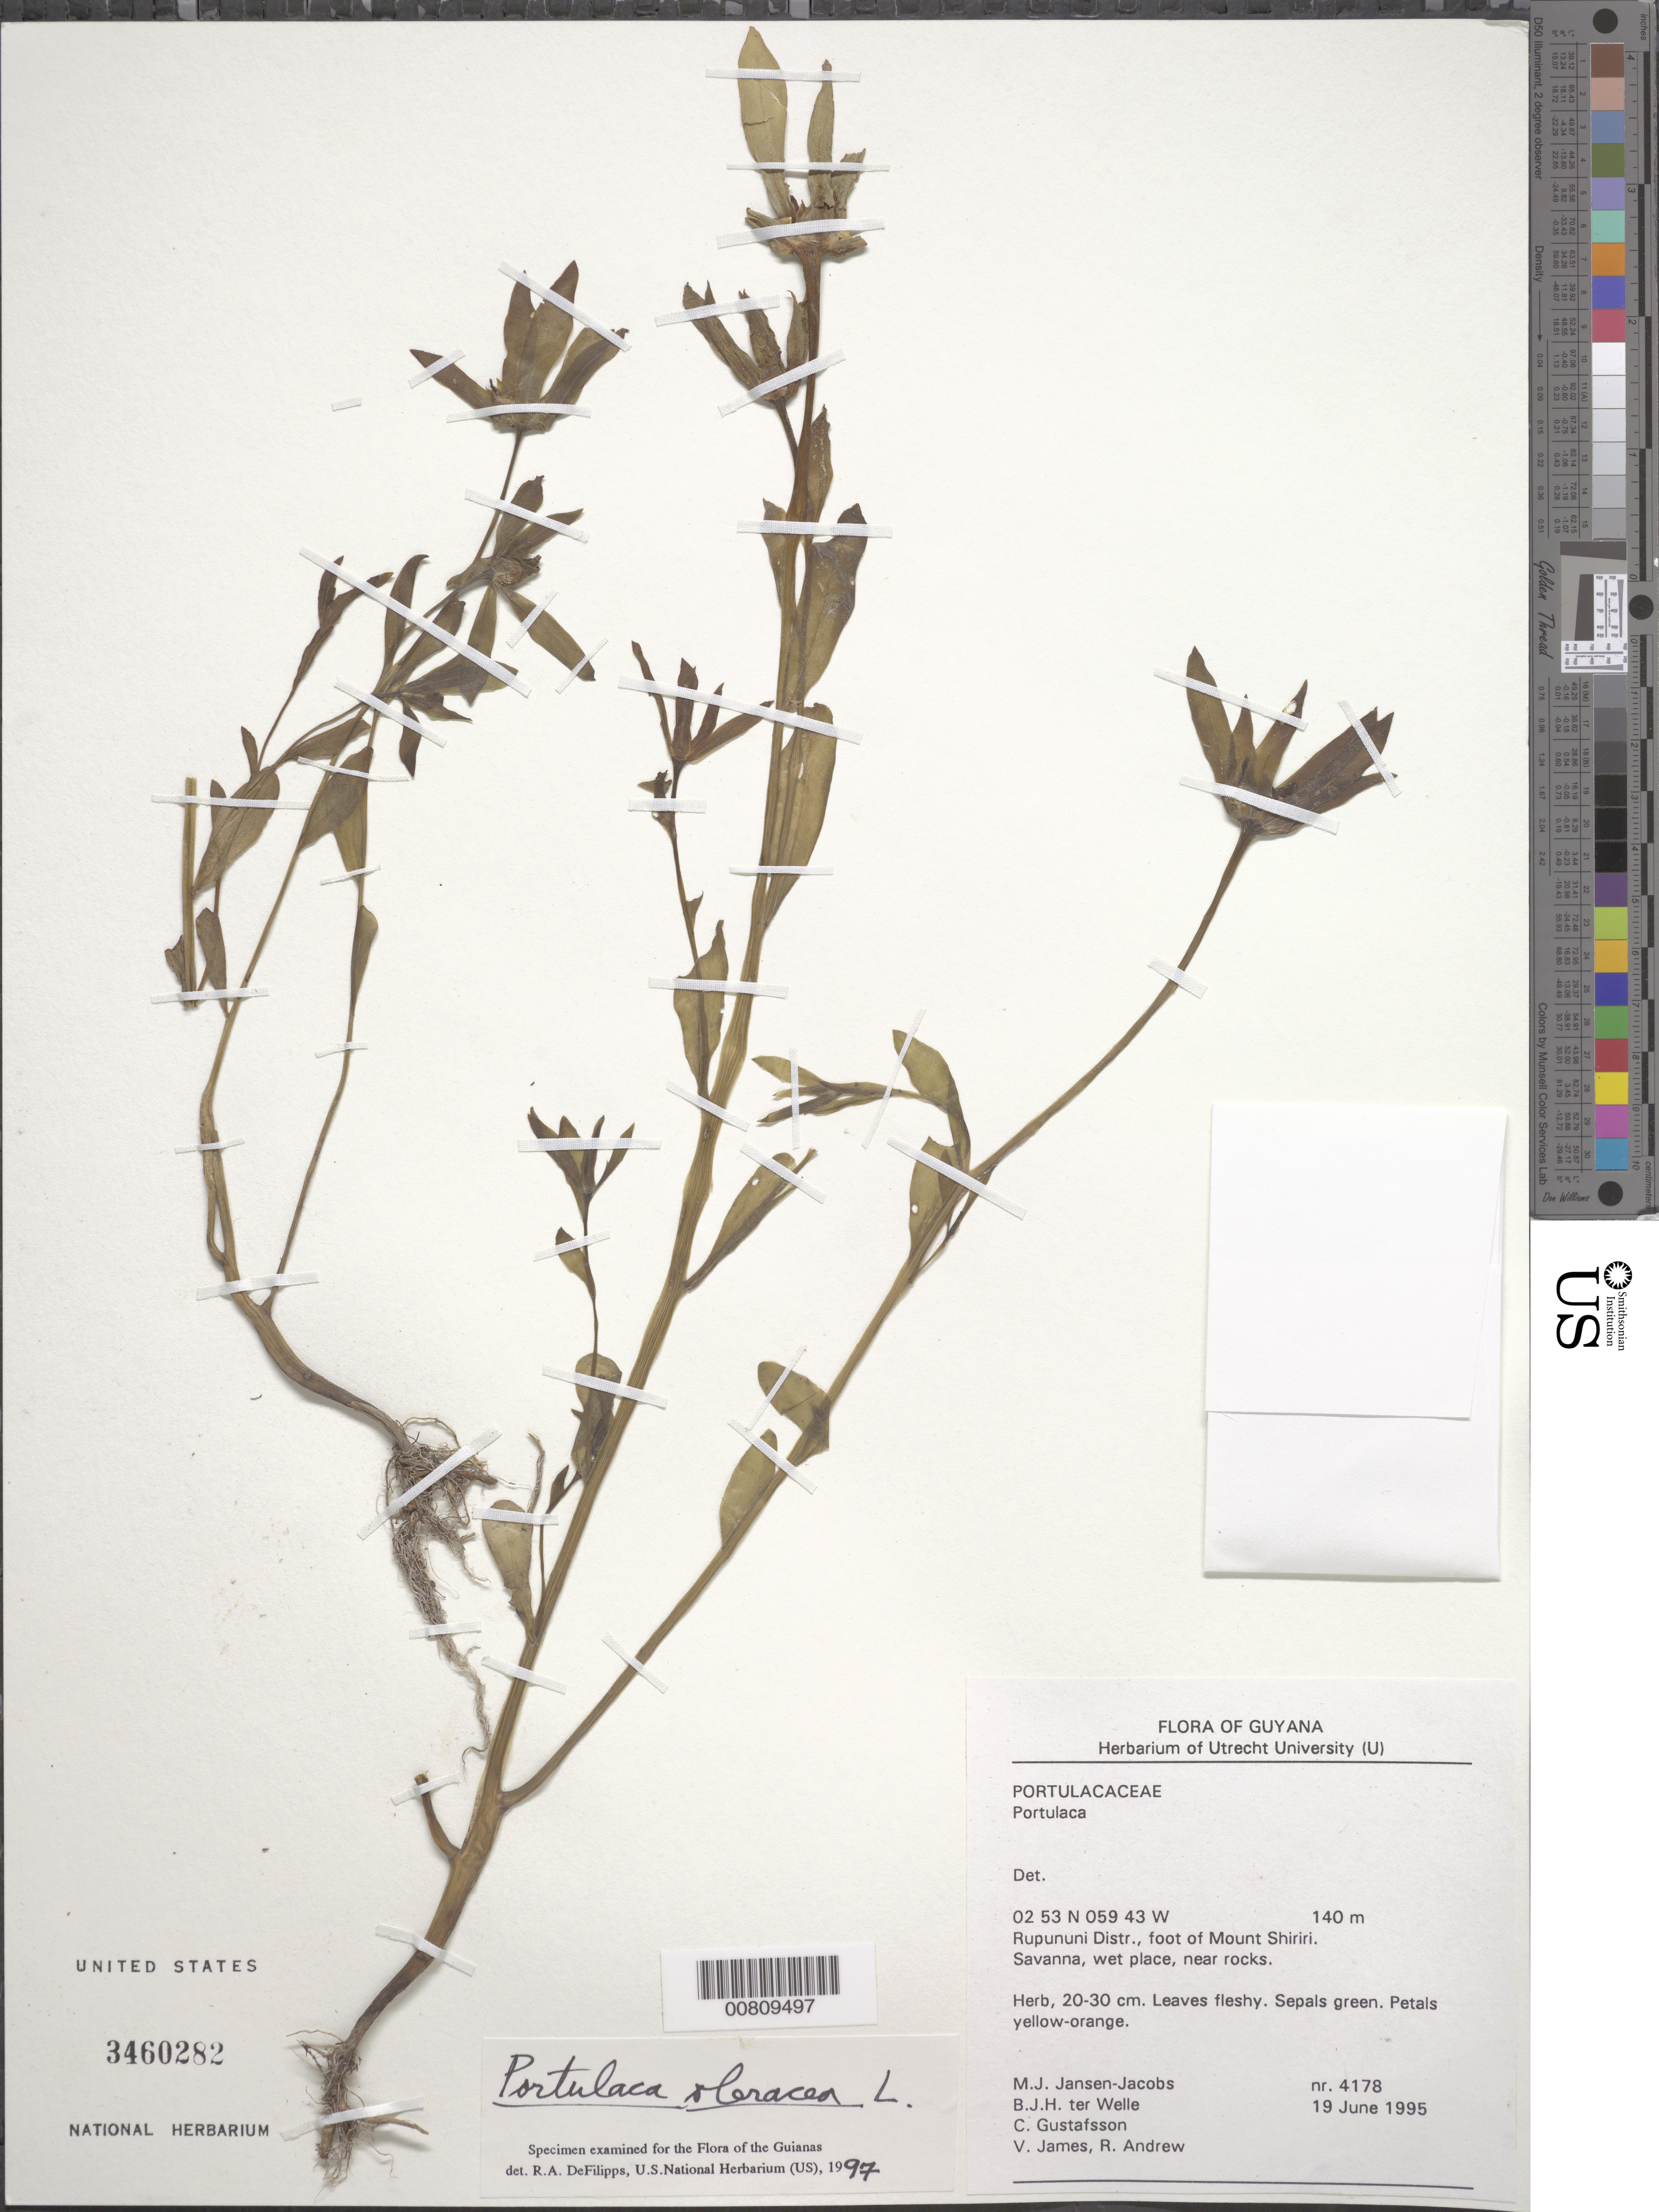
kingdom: Plantae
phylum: Tracheophyta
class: Magnoliopsida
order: Caryophyllales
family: Portulacaceae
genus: Portulaca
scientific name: Portulaca oleracea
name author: L.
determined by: DeFilipps, R. A.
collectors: M. J. Jansen-Jacobs, B. Welle, C. G. Gustafsson, V. James & R. Andrew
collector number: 4178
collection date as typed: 19-Jun-95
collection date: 1995-06-19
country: Guyana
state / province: U. Takutu-U. Essequibo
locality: Mount Shiriri, at foot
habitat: Savanna, wet place, near rocks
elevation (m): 140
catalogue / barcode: US 3460282